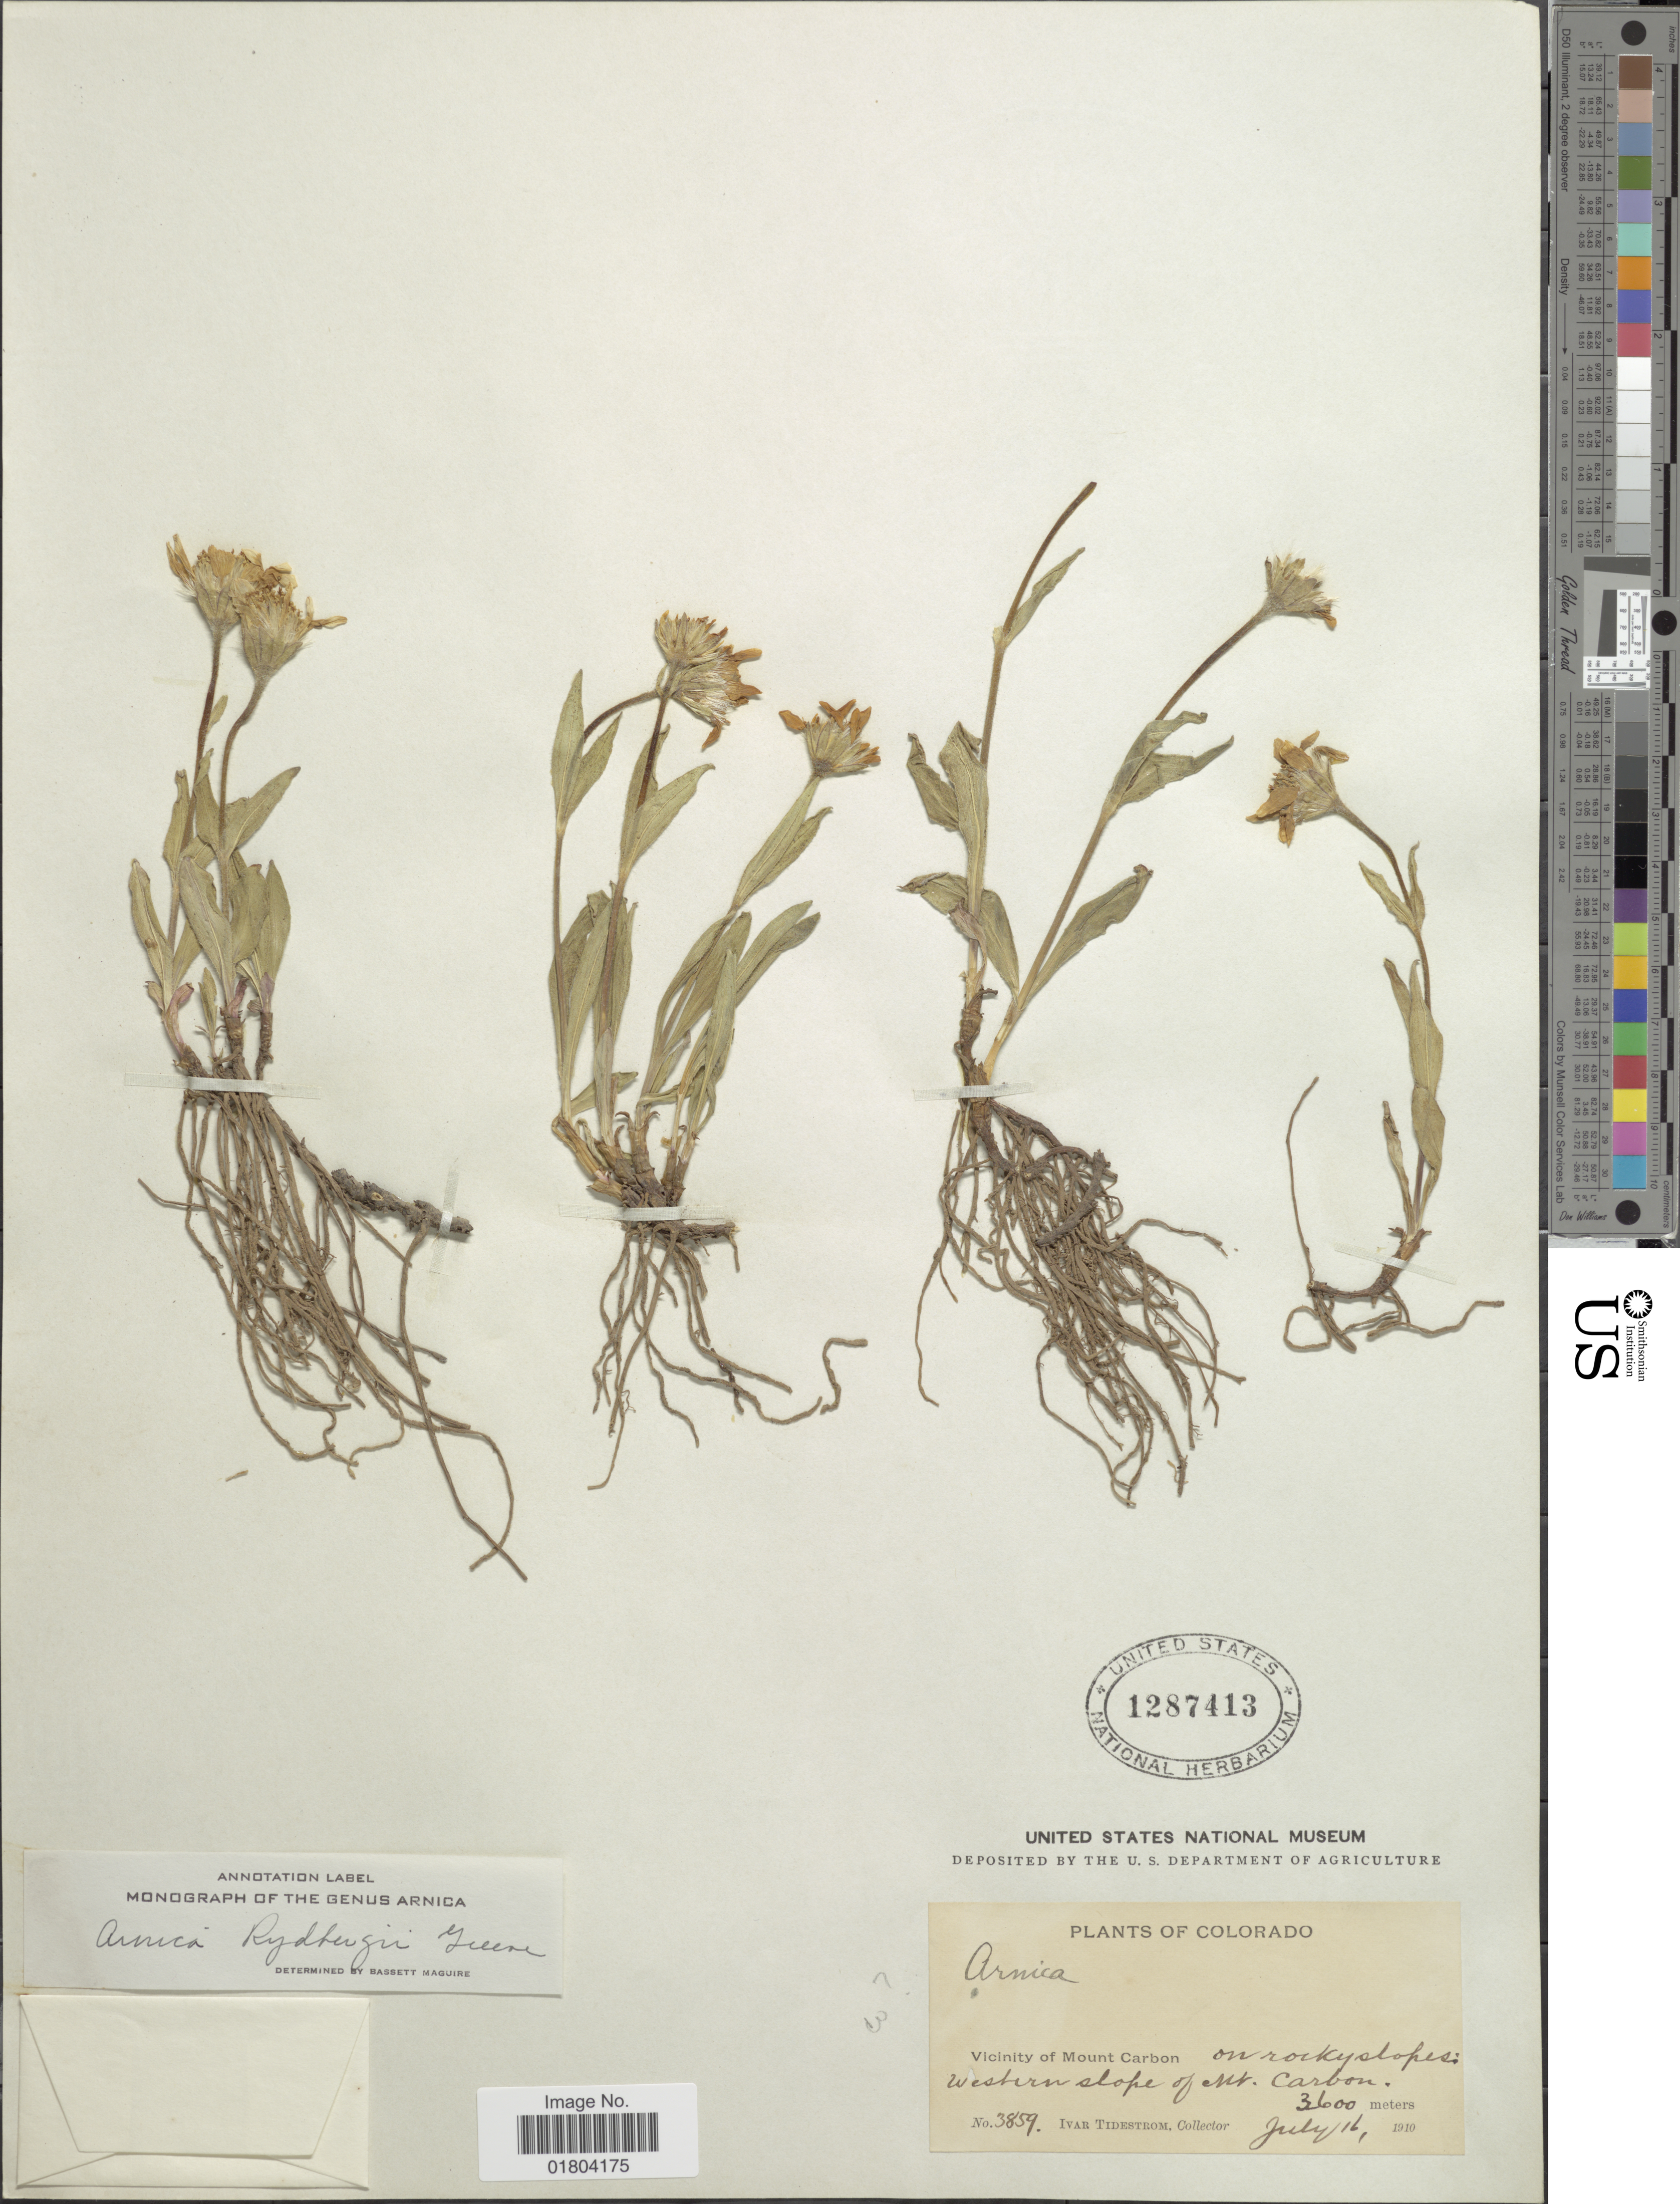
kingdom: Plantae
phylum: Tracheophyta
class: Magnoliopsida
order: Asterales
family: Asteraceae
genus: Arnica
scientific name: Arnica rydbergii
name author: Greene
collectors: I. F. Tidestrom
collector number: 3859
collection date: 1910-07-16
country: United States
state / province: Colorado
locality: Vicinity of Mount Carbon on rocky slopes: Western slope of Mt Carbon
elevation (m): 3600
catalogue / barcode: US 1287413